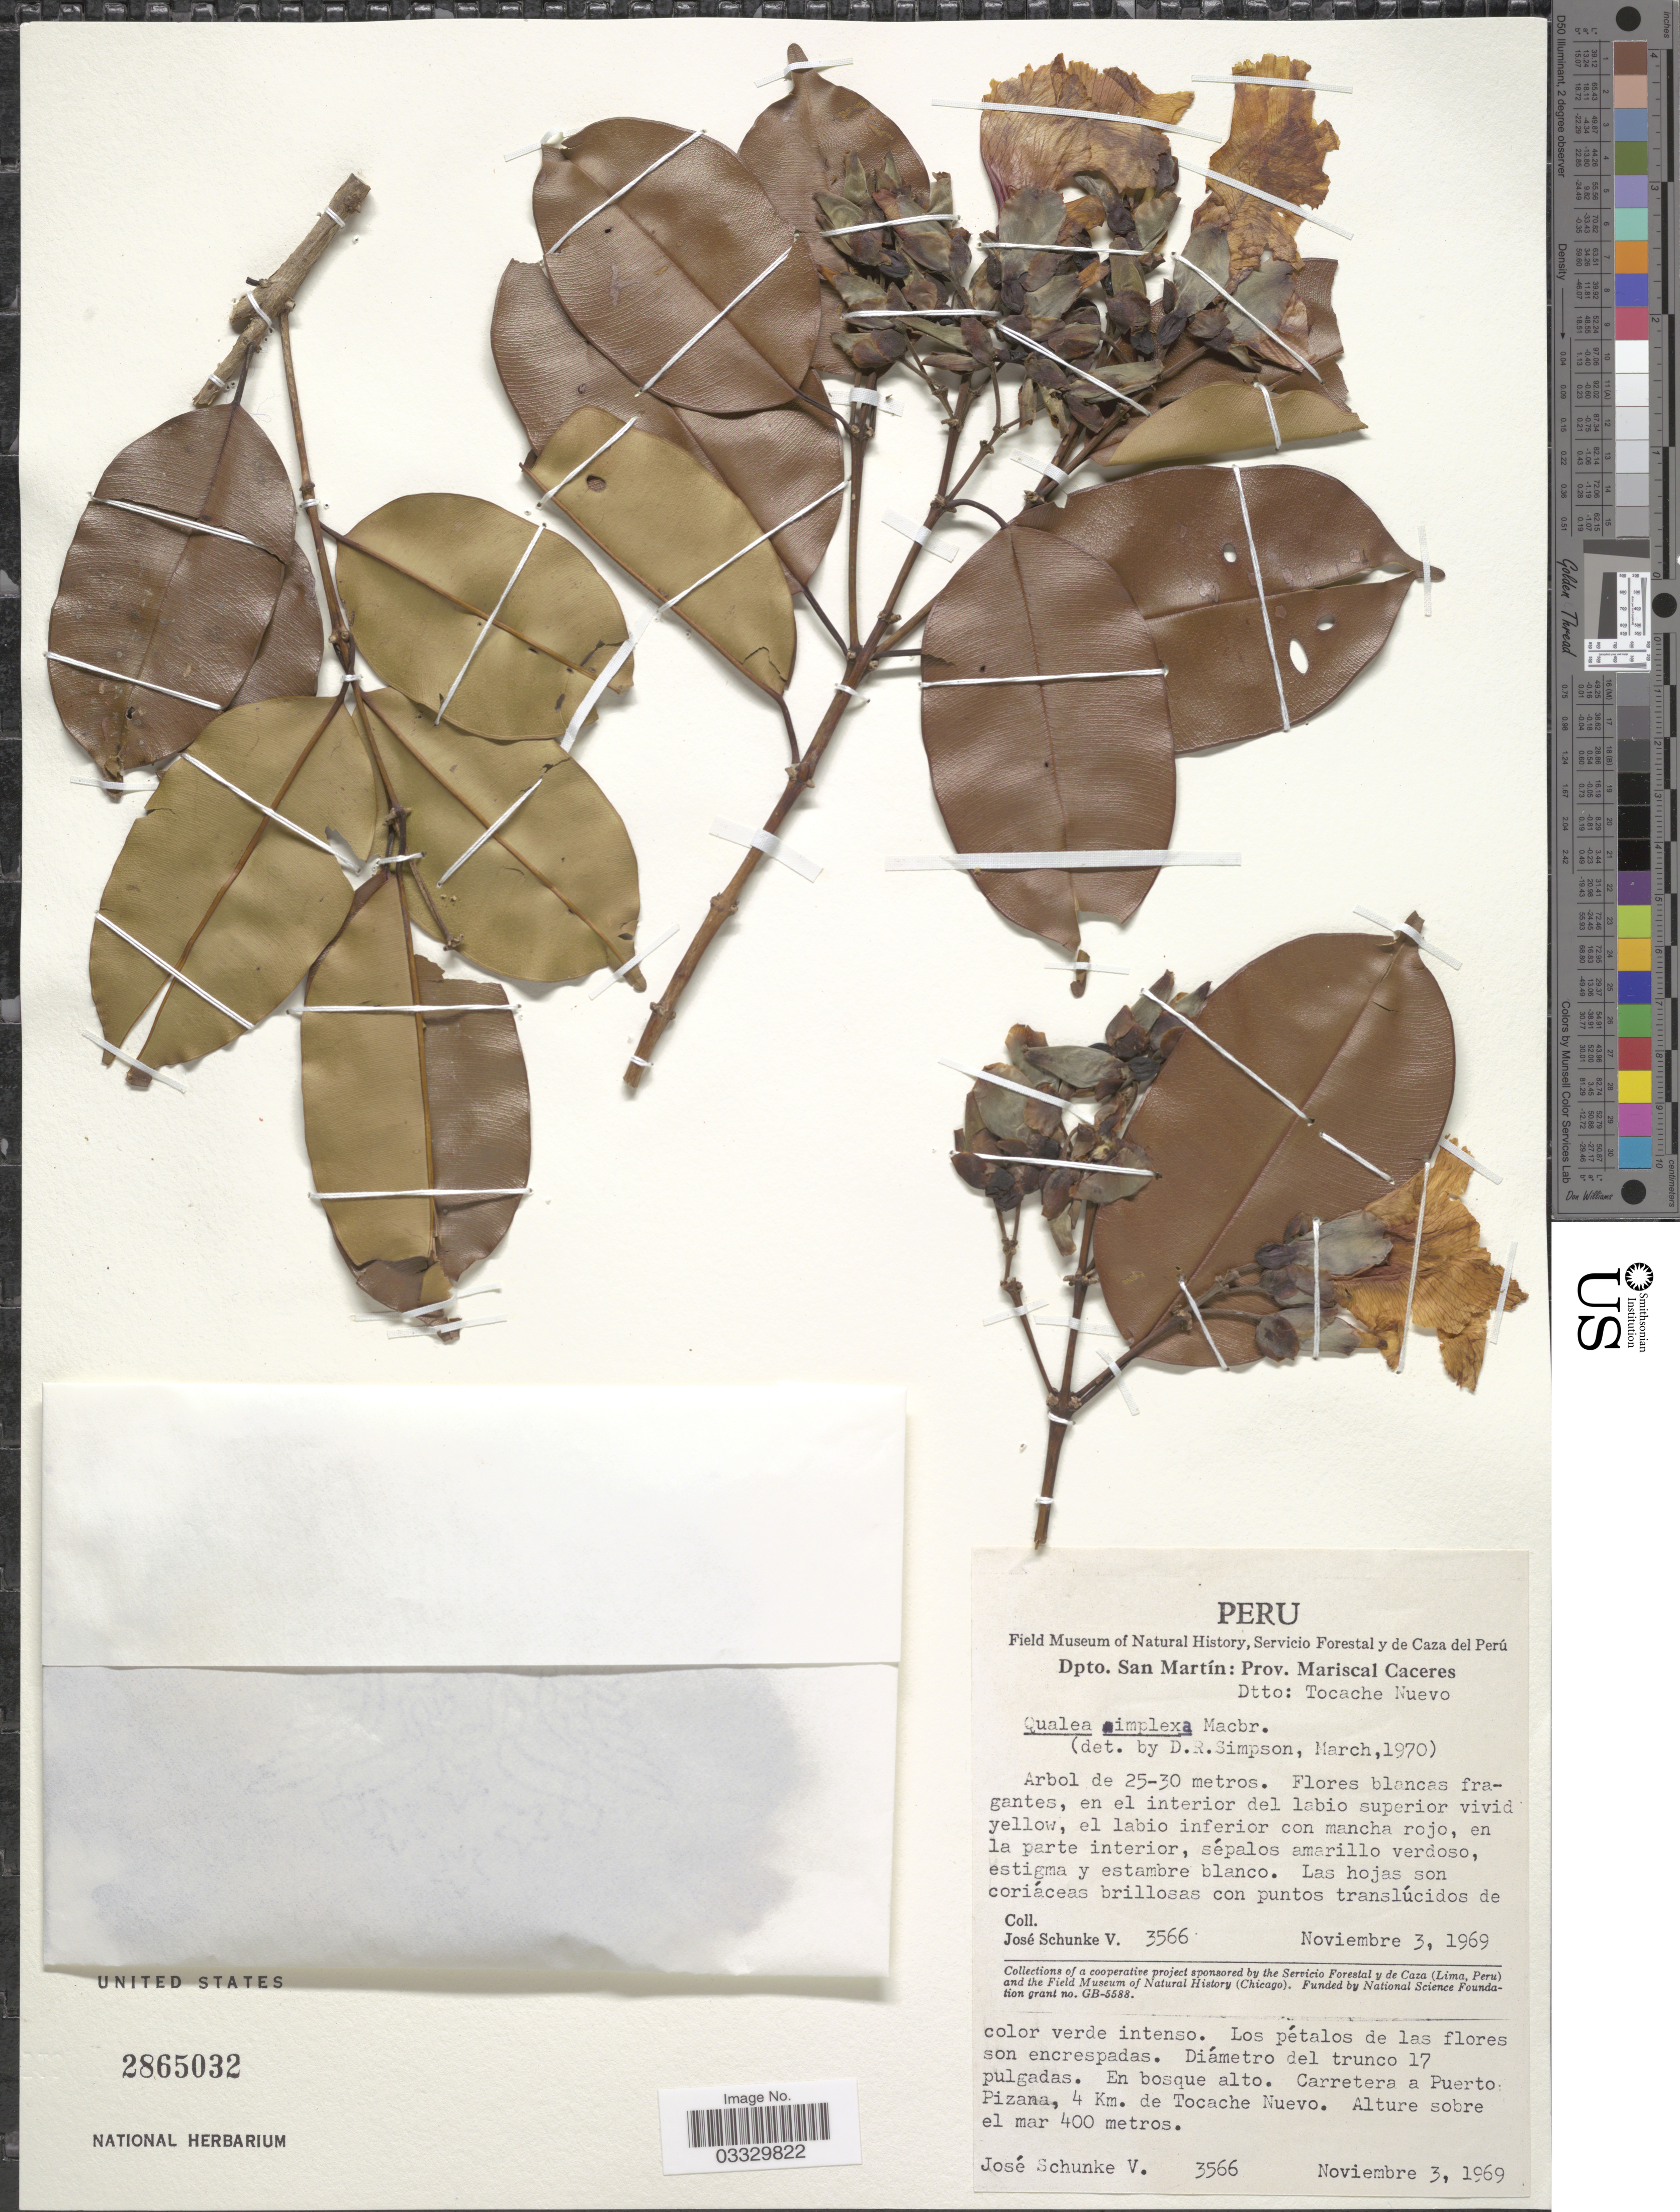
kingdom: Plantae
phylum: Tracheophyta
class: Magnoliopsida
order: Myrtales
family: Vochysiaceae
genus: Qualea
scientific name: Qualea impexa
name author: J.F. Macbr.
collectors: J. Schunke Vigo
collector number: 3566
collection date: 1969-11-03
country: Peru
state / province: San Martín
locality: Dpto. San Martín: Prov. Mariscal Caceres. Dtto: Tocache Nuevo. Carretera a Puerto Pizana, 4 Km. de Tocache Nuevo.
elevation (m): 400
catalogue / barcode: US 2865032